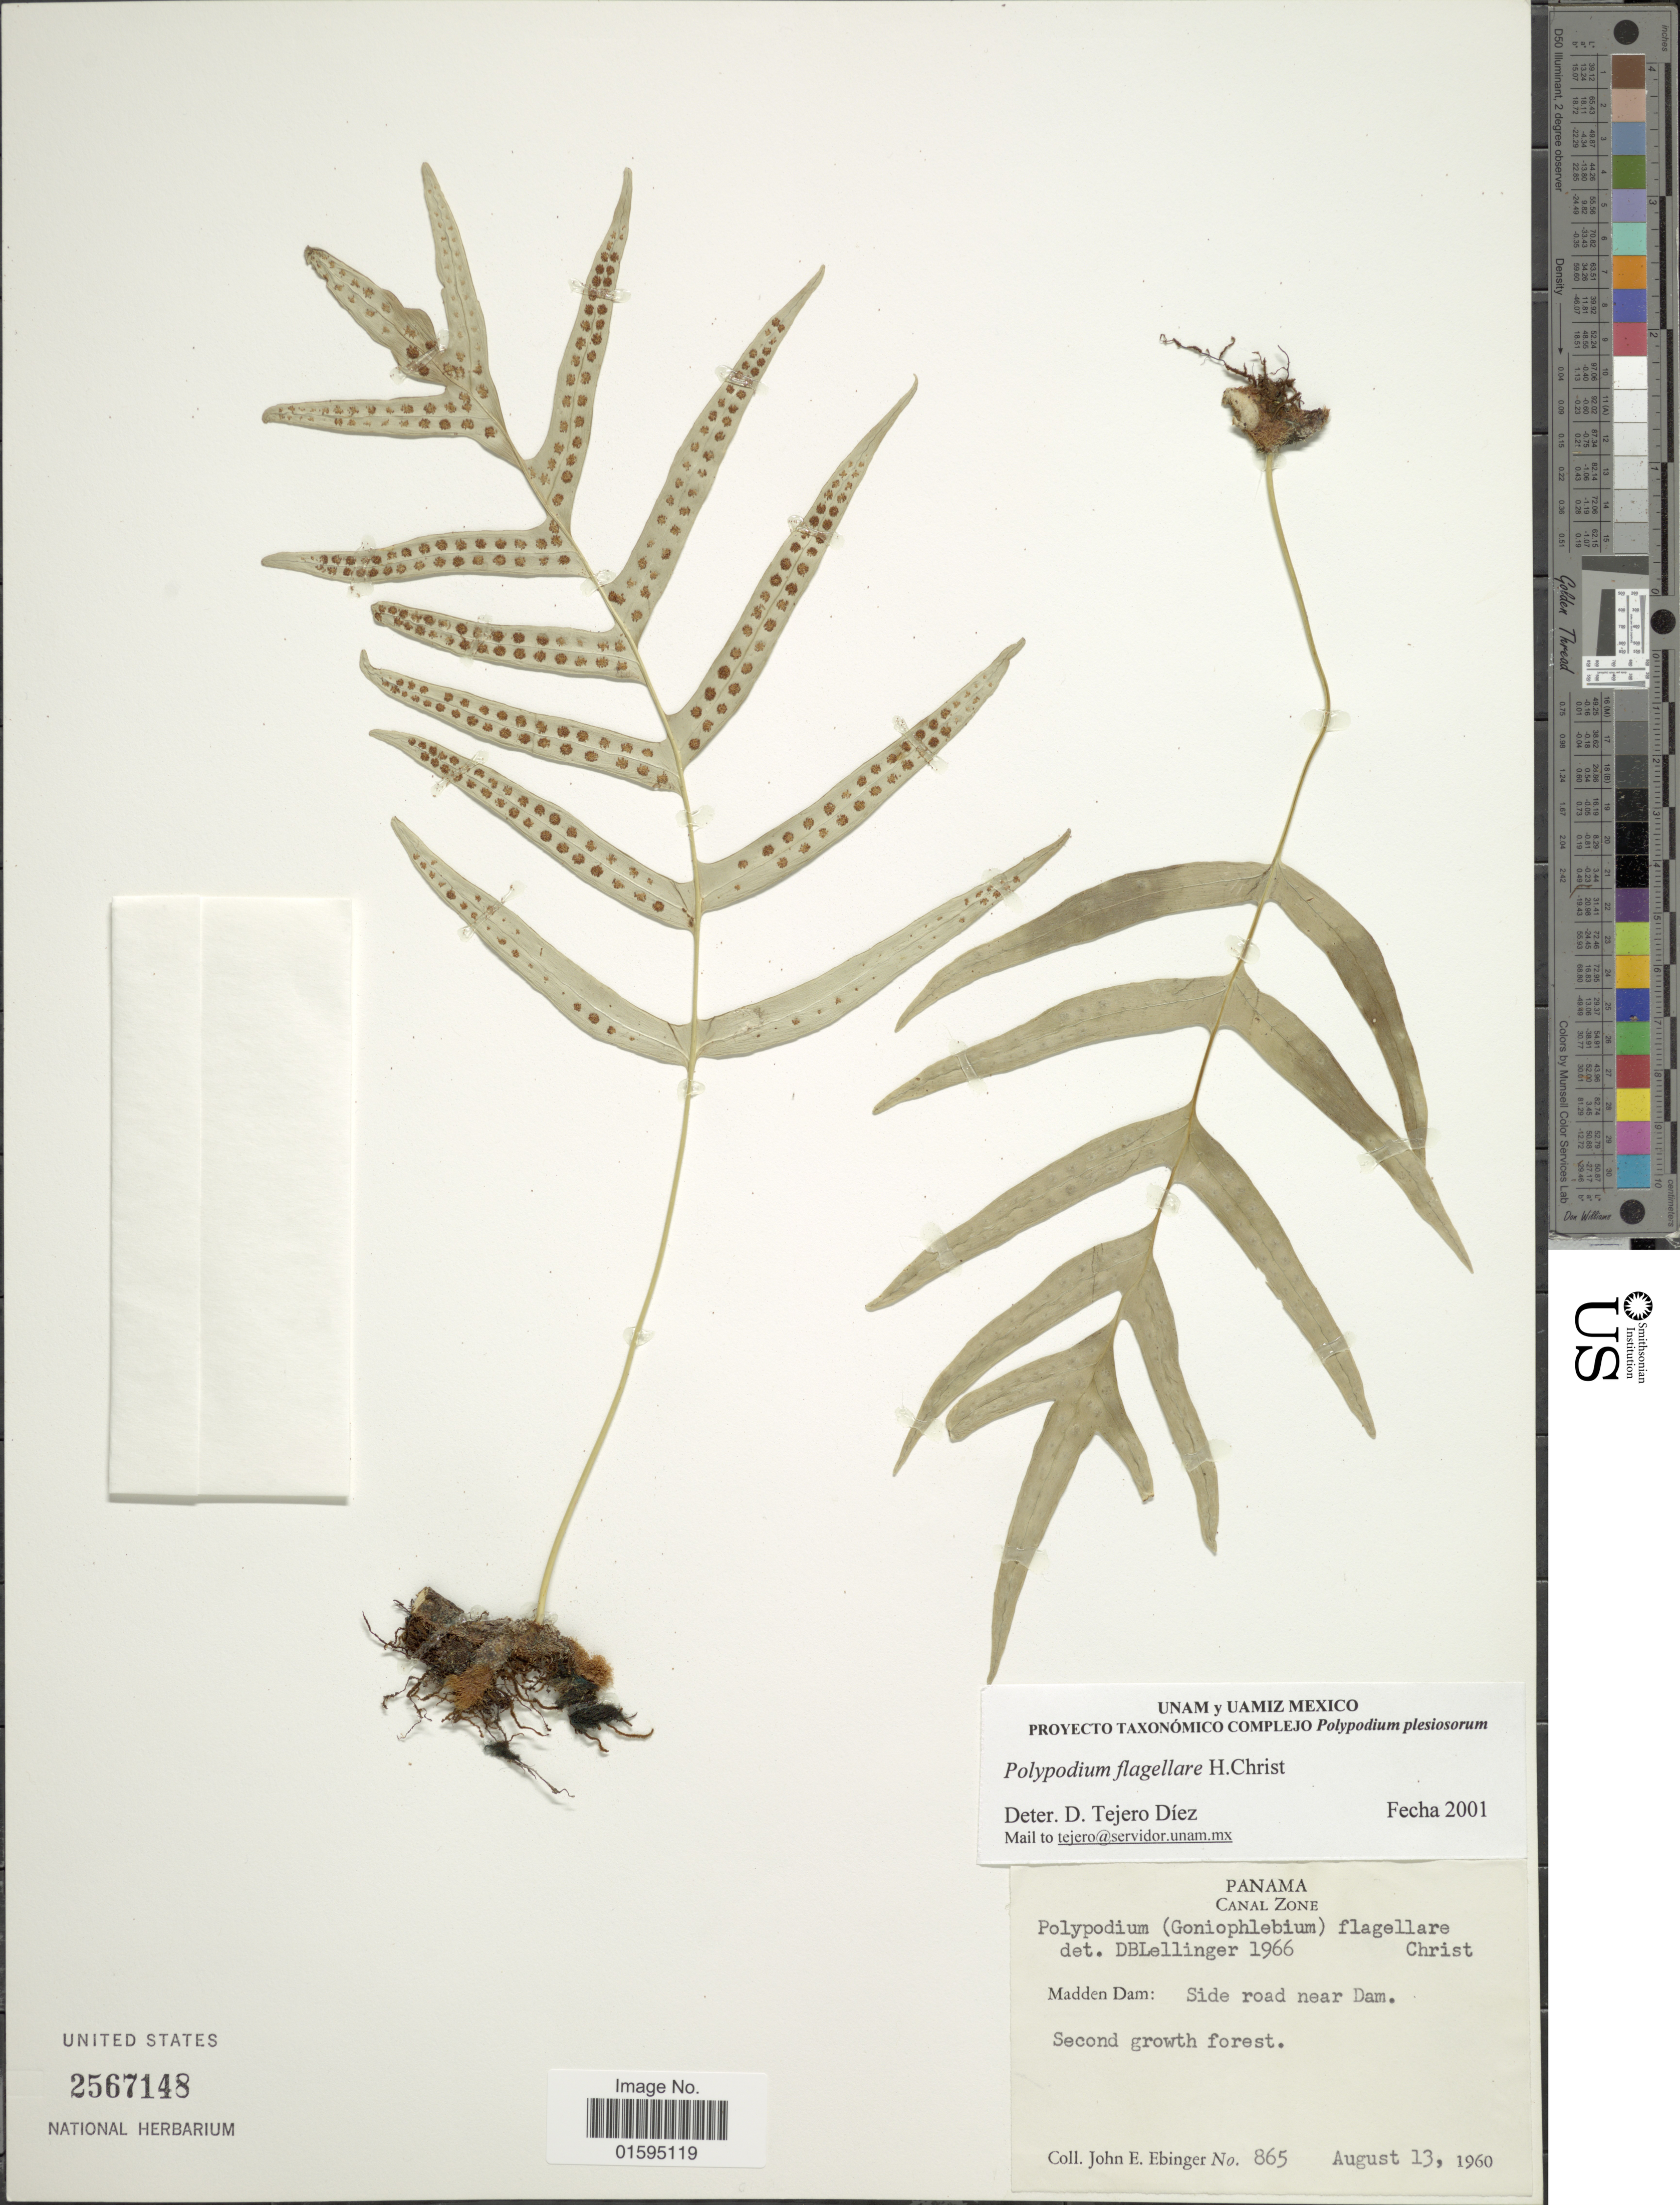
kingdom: Plantae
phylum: Tracheophyta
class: Polypodiopsida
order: Polypodiales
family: Polypodiaceae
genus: Polypodium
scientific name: Polypodium flagellare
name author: Christ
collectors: J. Ebinger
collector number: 865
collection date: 1960-08-13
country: Panama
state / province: Colón / Panamá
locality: Canal Zone, Madden Dam: Side road near Dam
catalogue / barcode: US 2567148